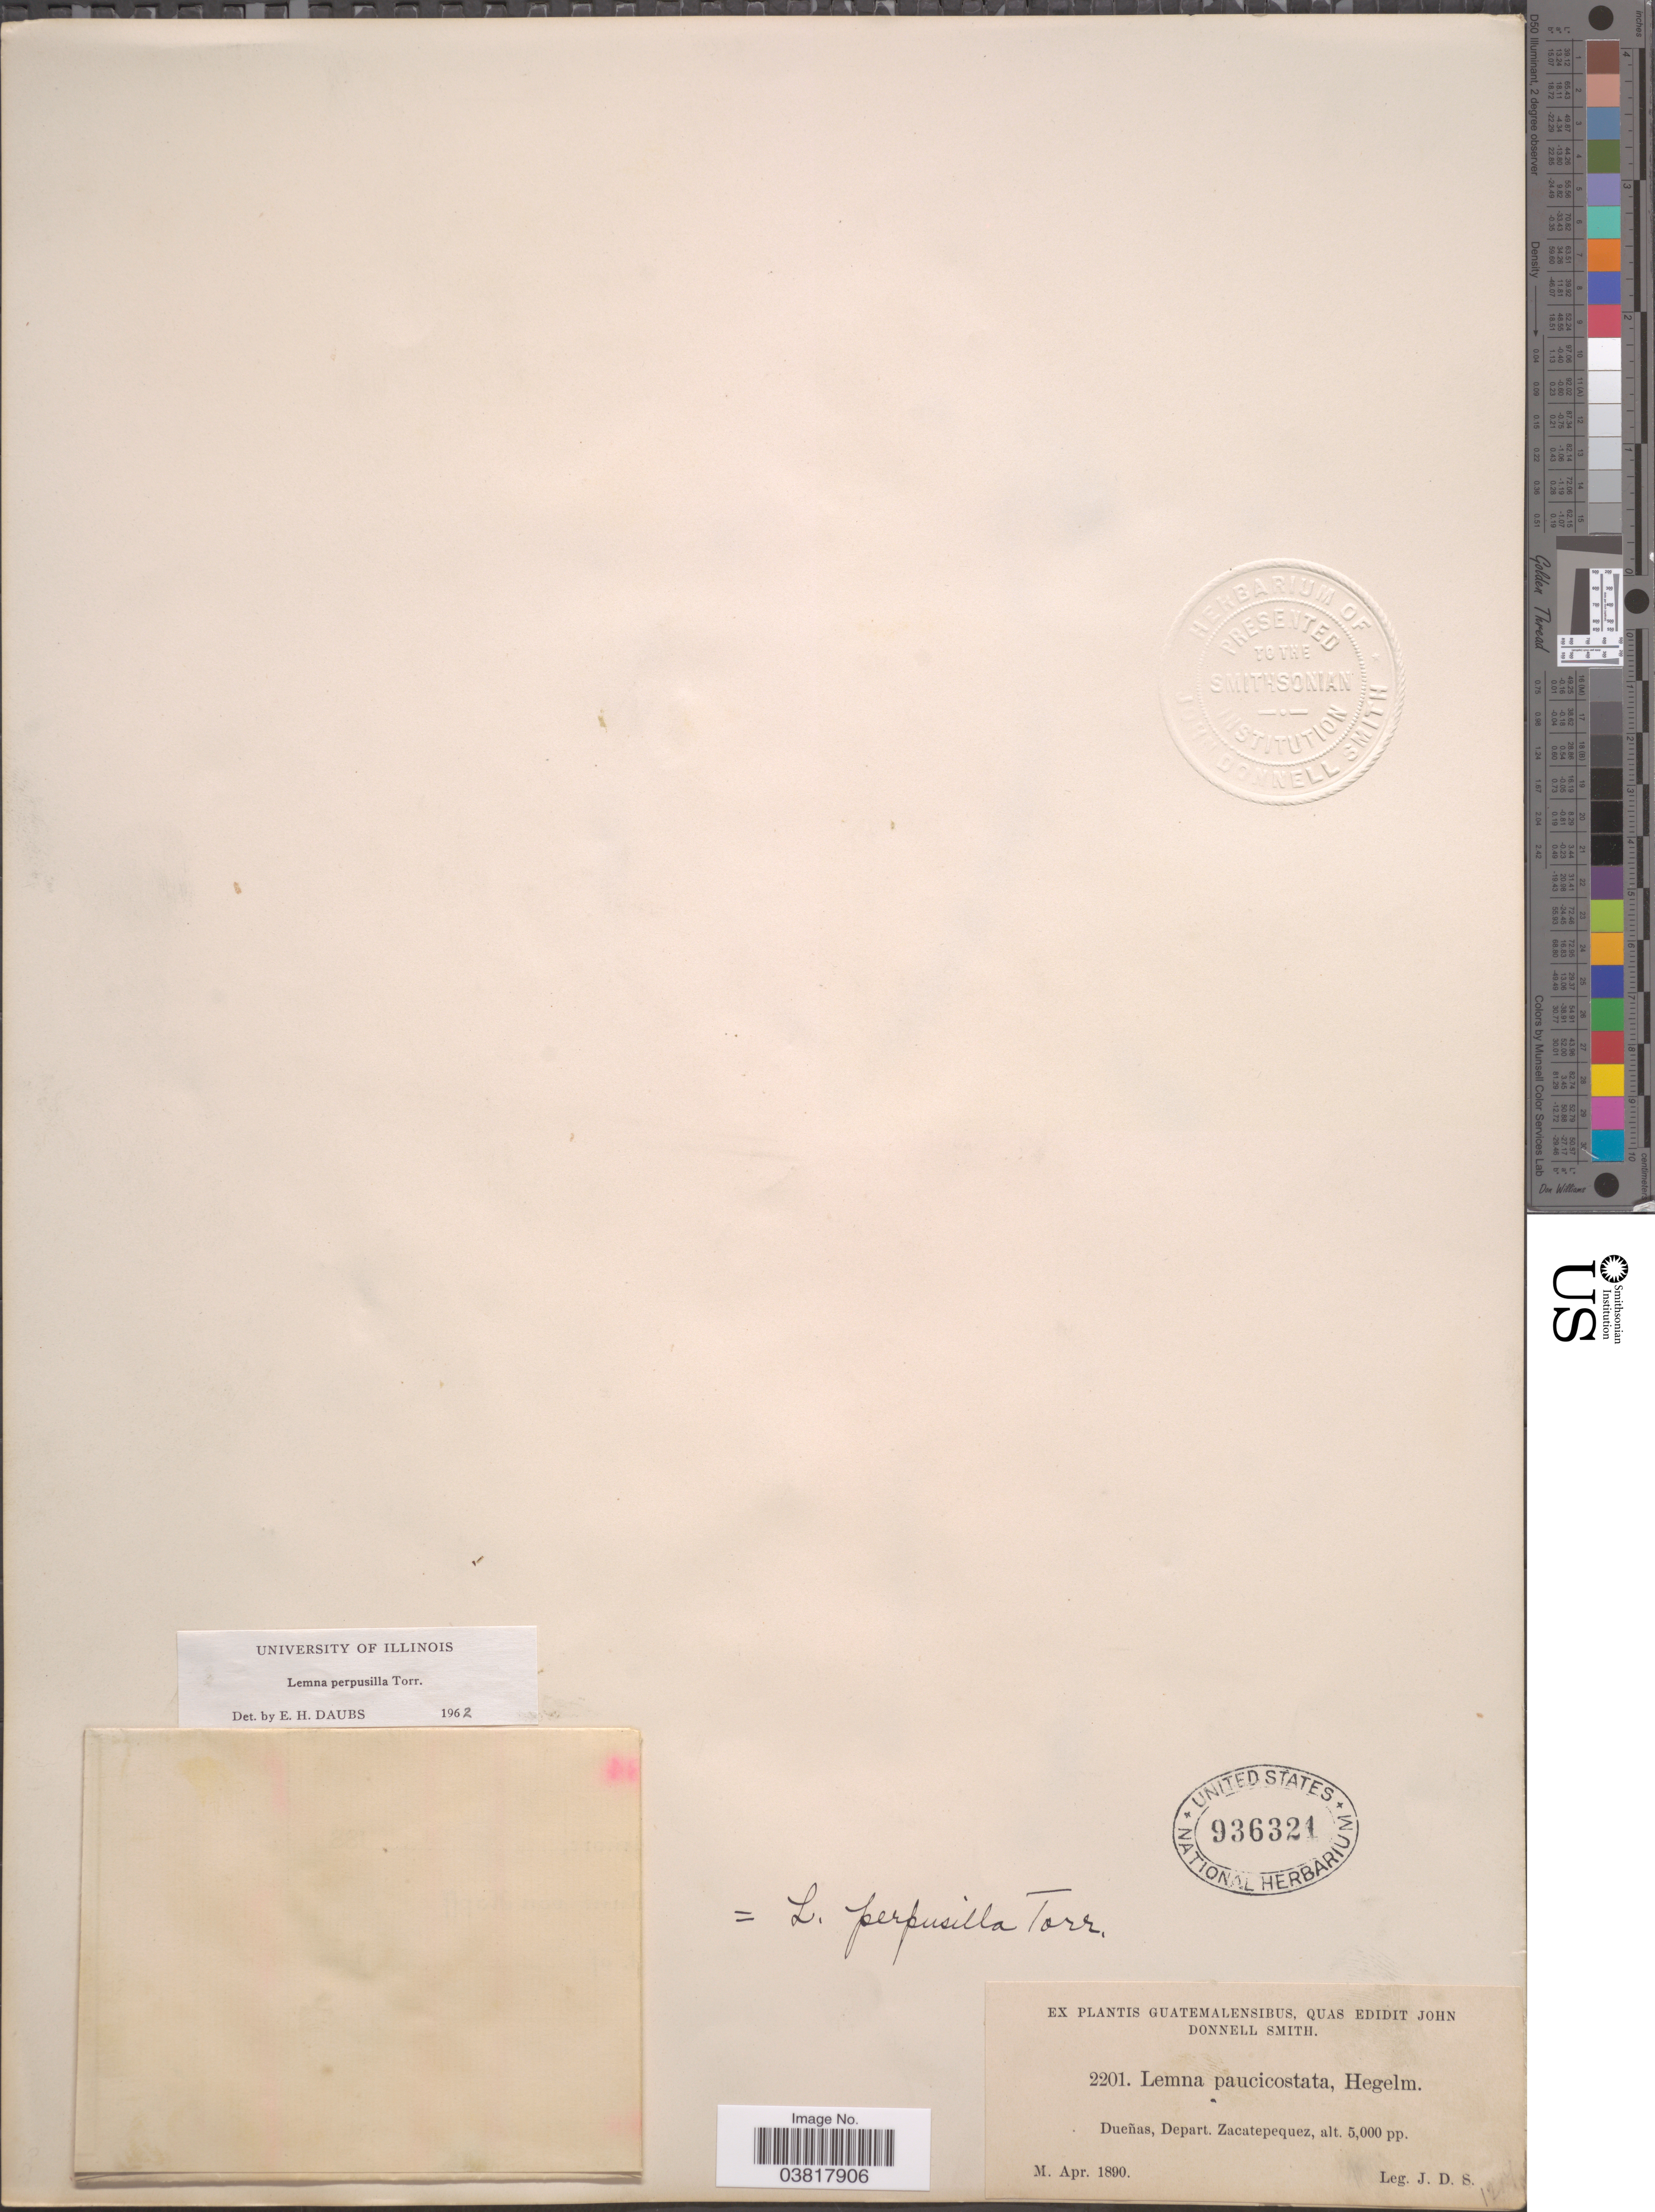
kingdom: Plantae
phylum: Tracheophyta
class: Liliopsida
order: Alismatales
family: Araceae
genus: Lemna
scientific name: Lemna perpusilla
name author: Torr.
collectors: J. Donnell Smith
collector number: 2201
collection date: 1890-04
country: Guatemala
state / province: Sacatepequez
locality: Dueñas, Depart. Zacatepequez.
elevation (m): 1524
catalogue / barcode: US 936321